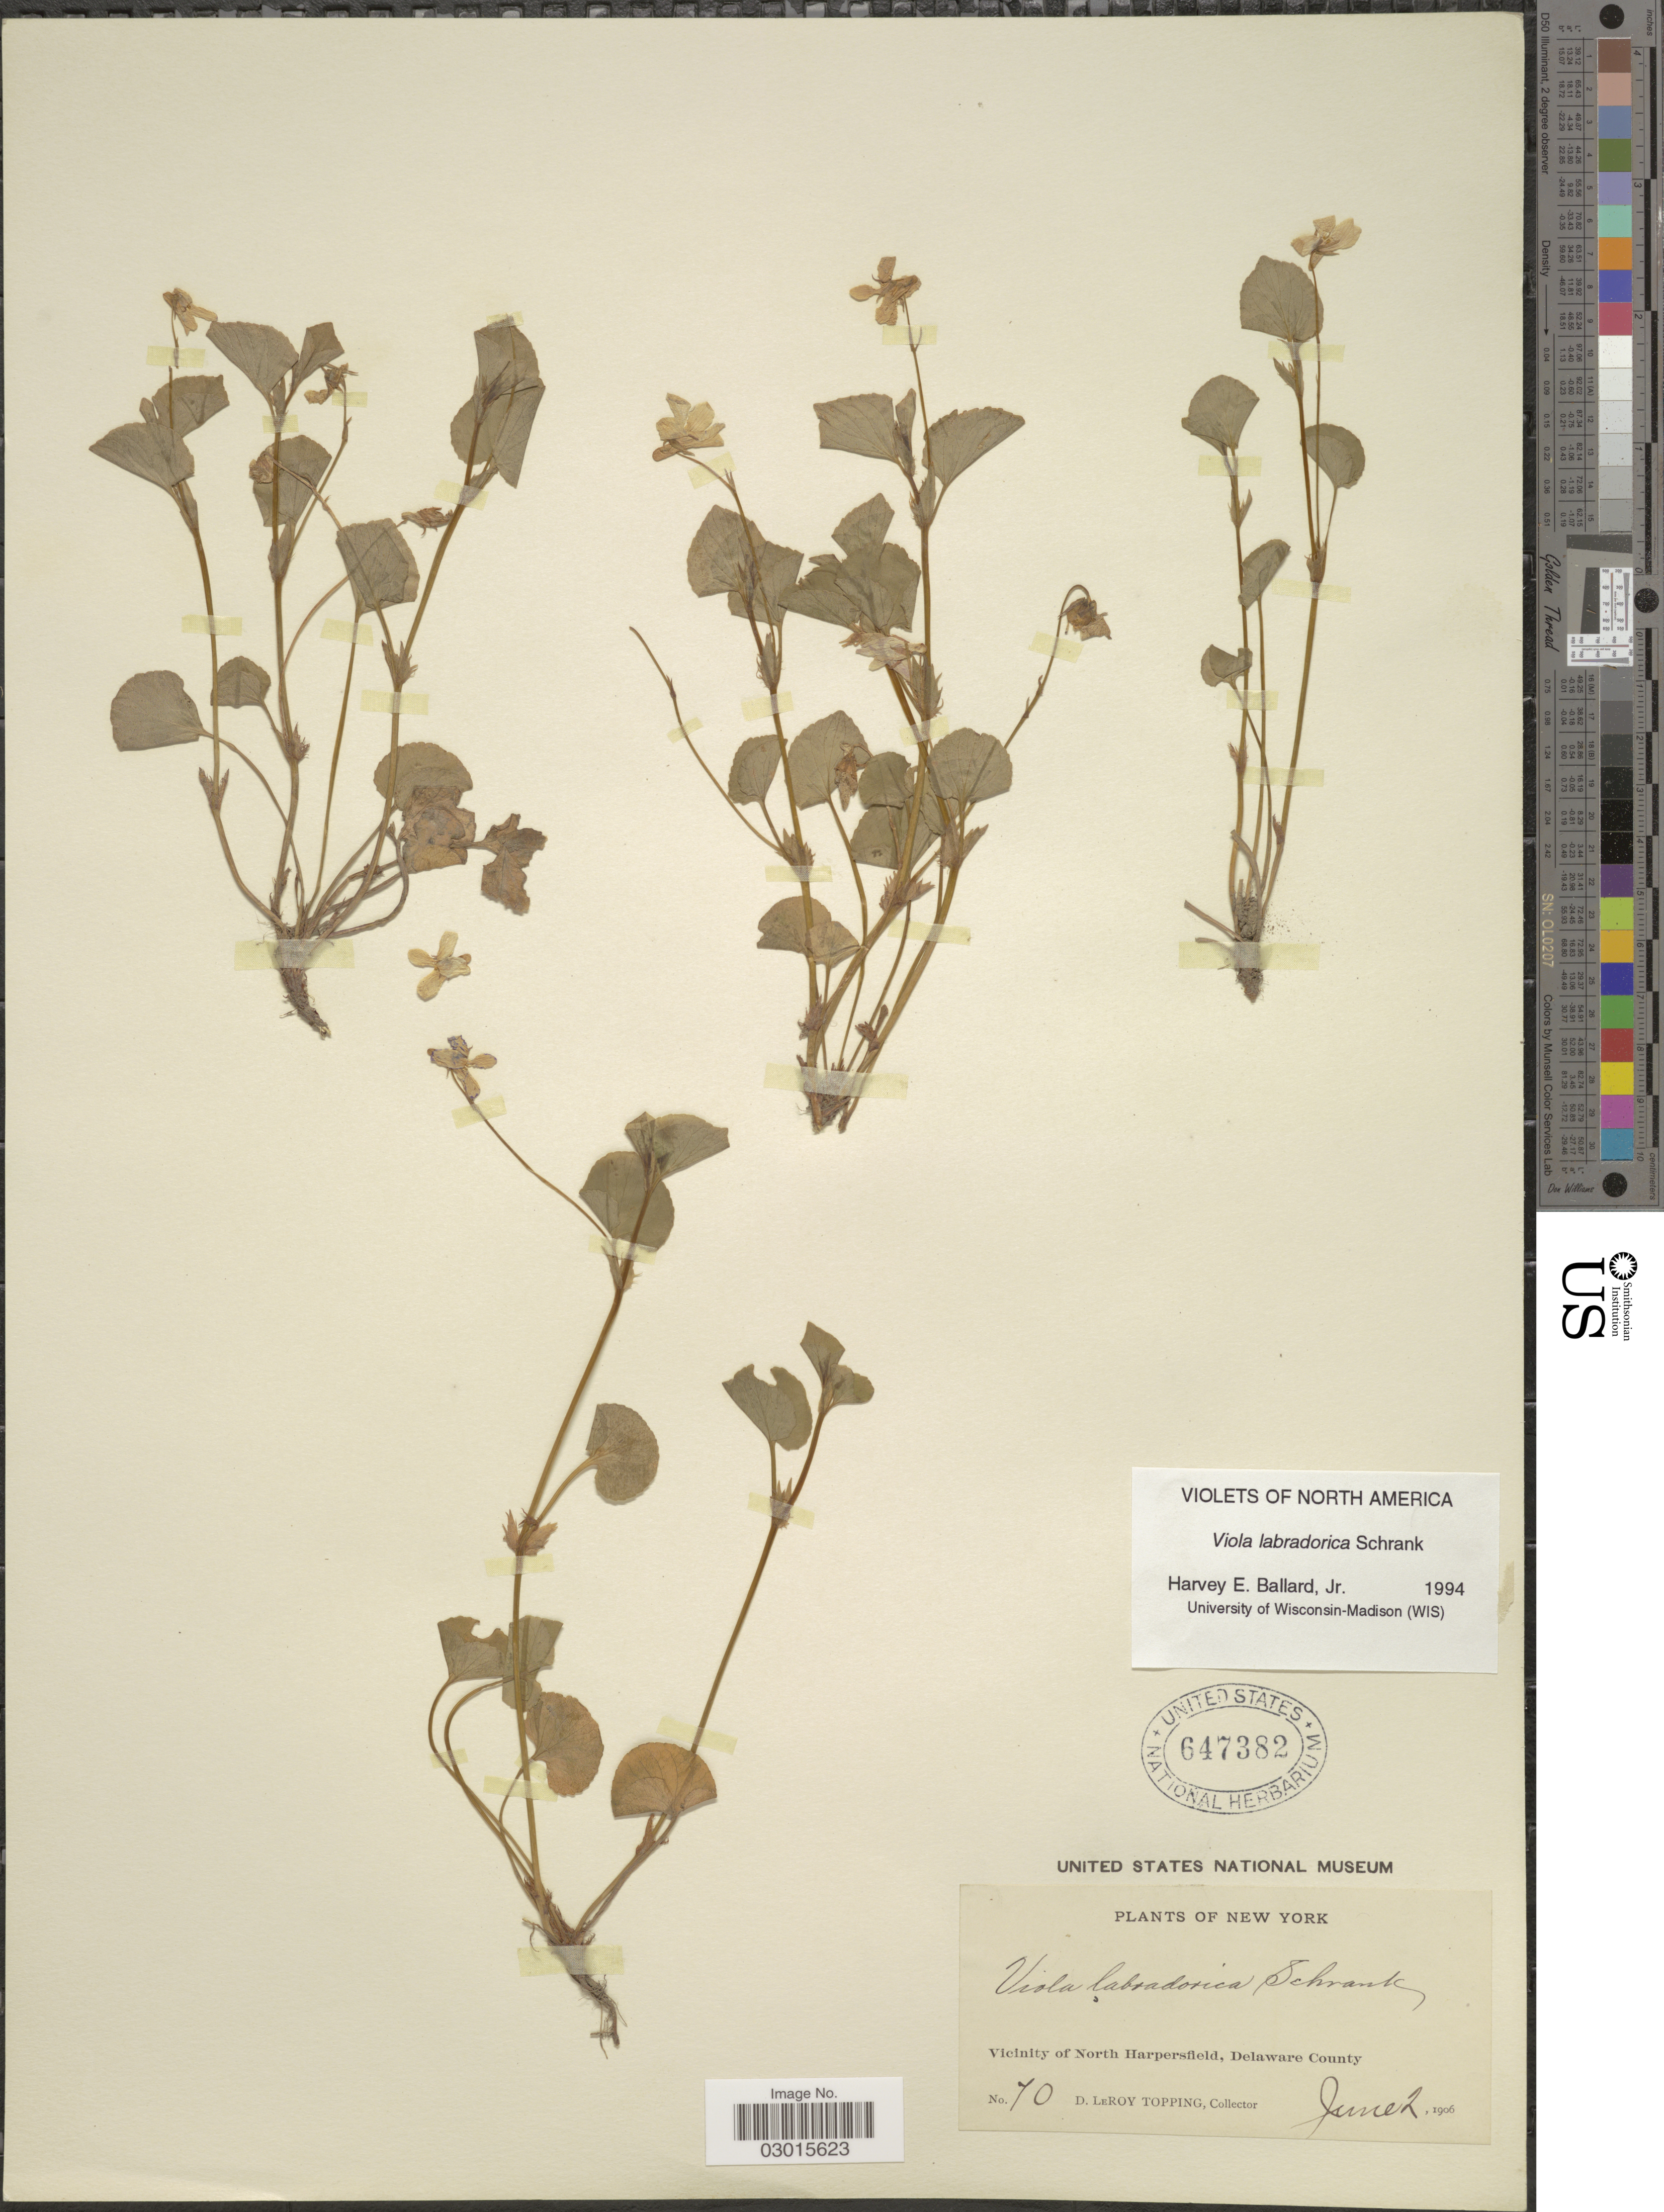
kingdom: Plantae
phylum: Tracheophyta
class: Magnoliopsida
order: Malpighiales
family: Violaceae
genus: Viola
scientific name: Viola labradorica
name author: Schrank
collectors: D. L. Topping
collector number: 70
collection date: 1906-06-02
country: United States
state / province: New York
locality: Vicinity of North Harpersfield, Delaware County.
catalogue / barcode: US 647382